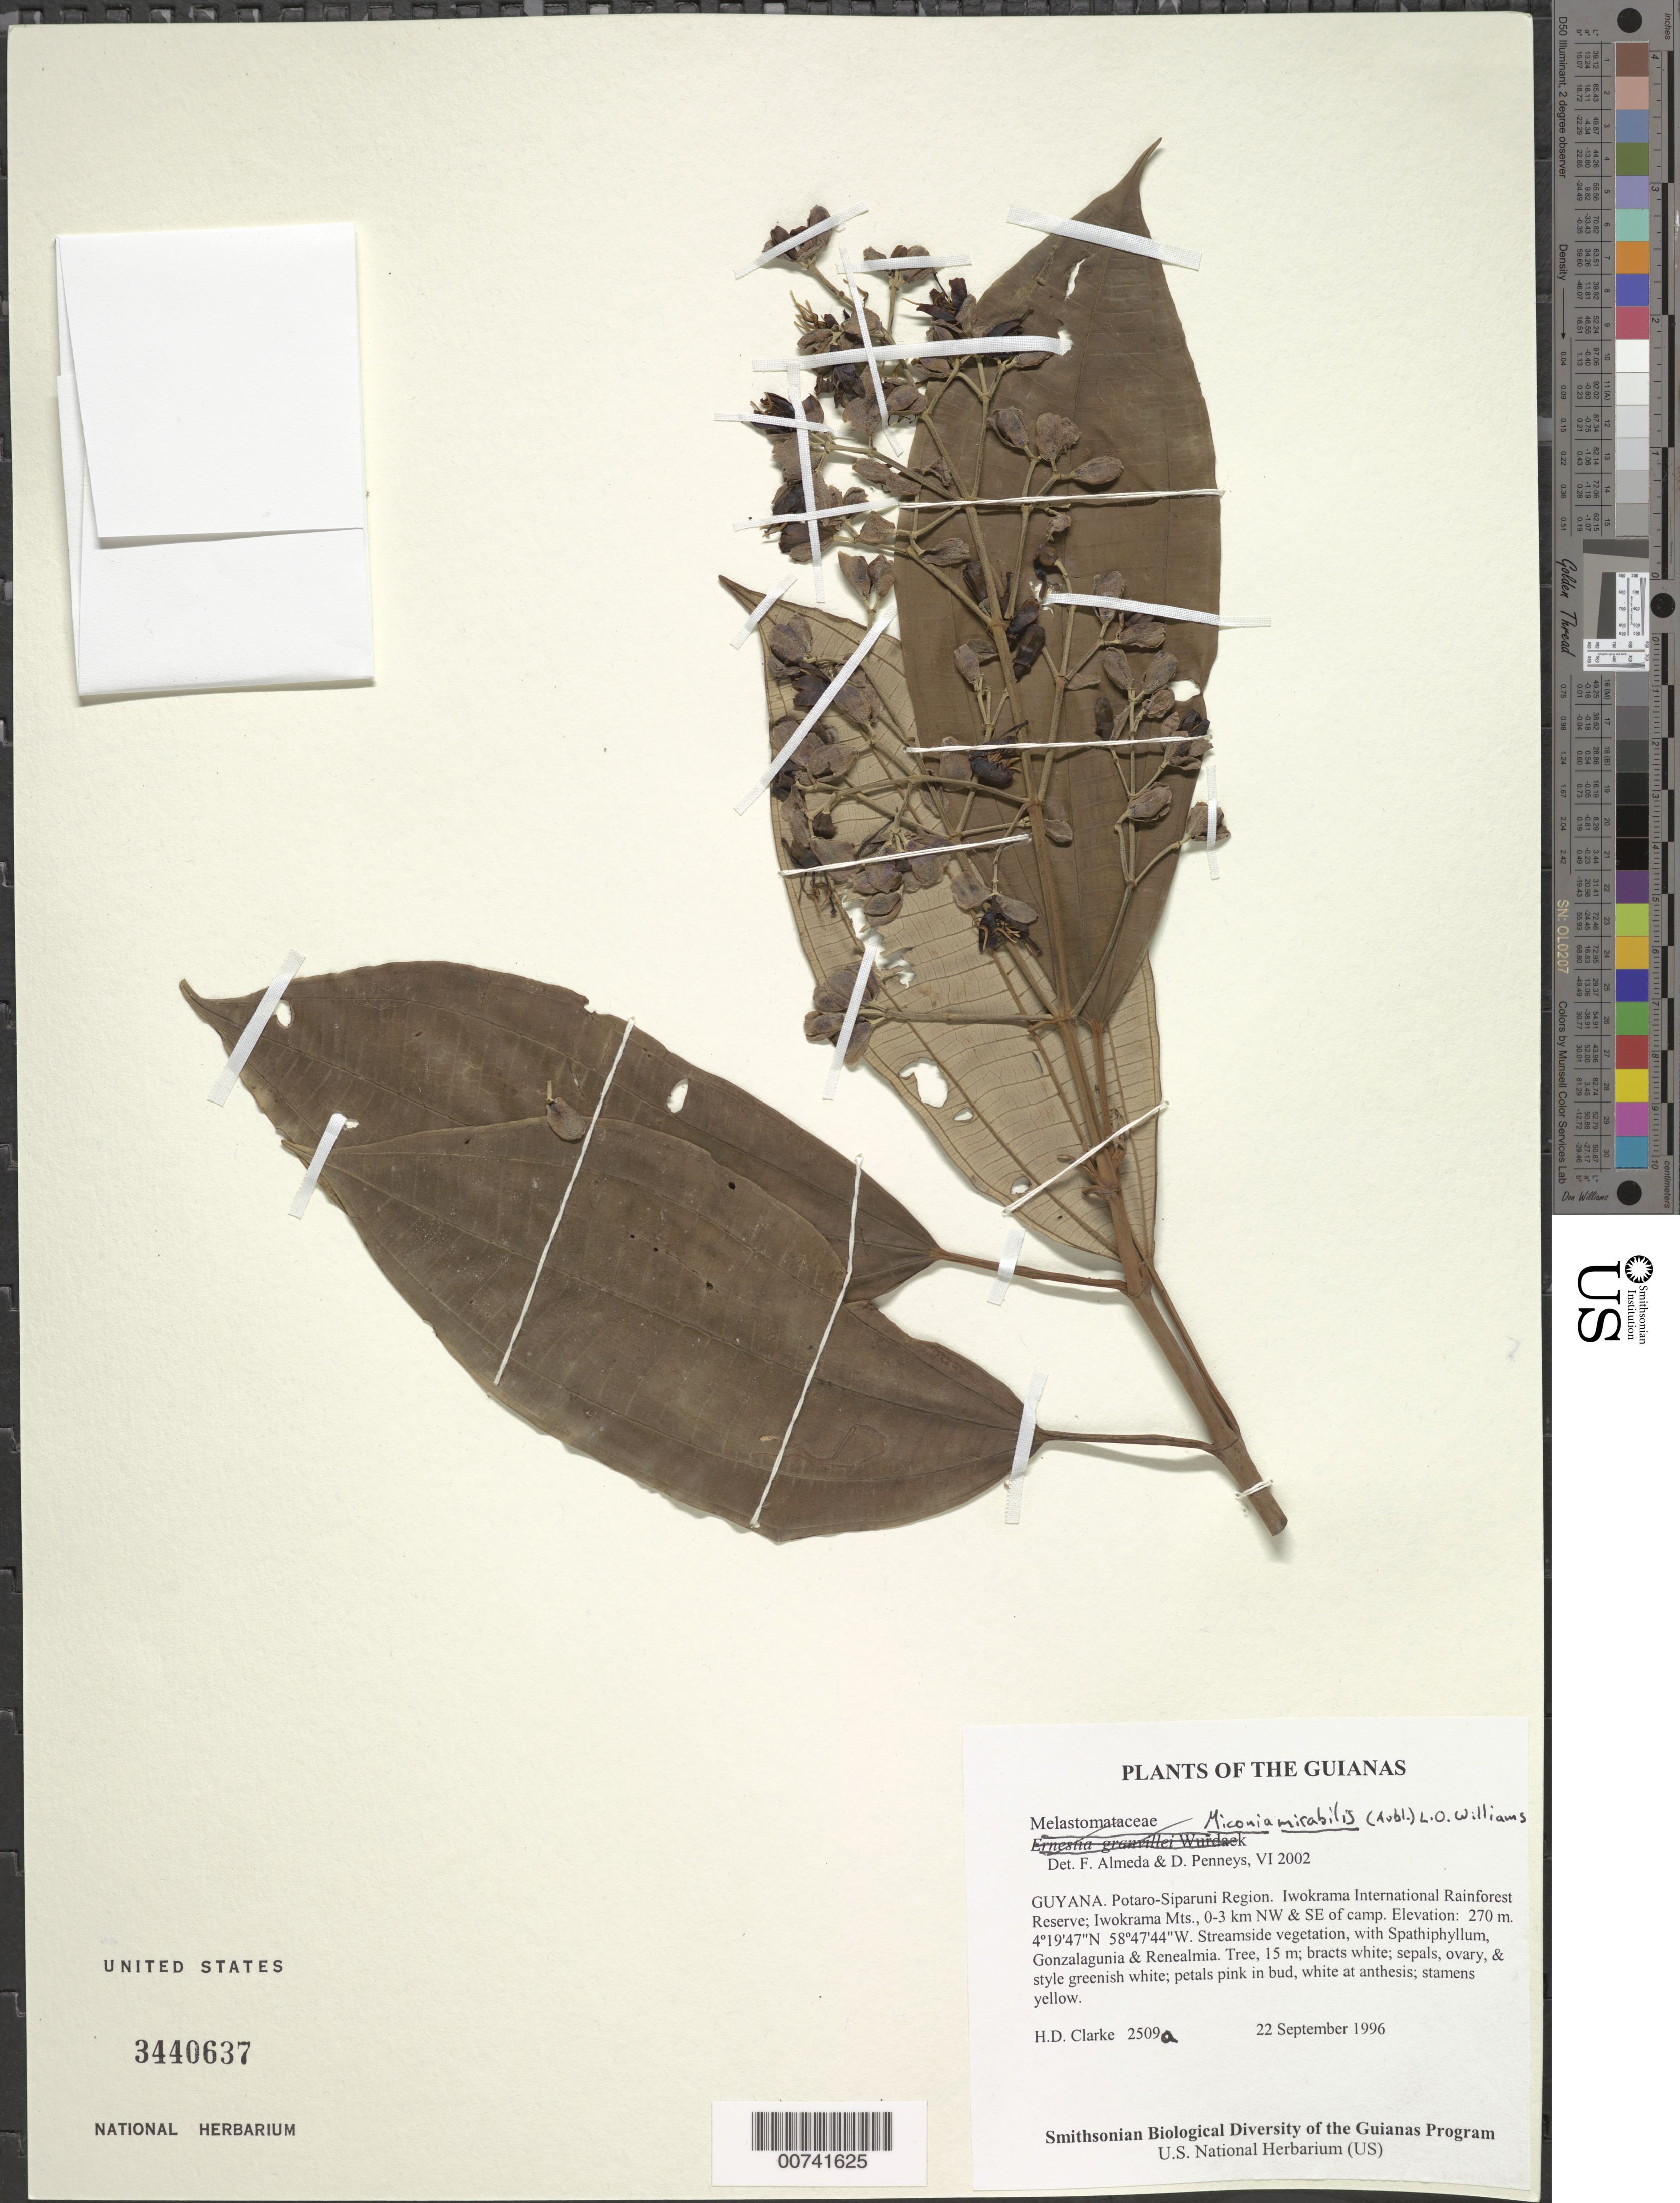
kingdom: Plantae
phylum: Tracheophyta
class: Magnoliopsida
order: Myrtales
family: Melastomataceae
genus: Miconia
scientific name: Miconia mirabilis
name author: (Aubl.) L.O. Williams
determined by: Almeda, F.; Penneys, D. S.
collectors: H. D. Clarke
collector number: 2509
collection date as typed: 22 September 1996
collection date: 1996-09-22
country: Guyana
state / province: Potaro-Siparuni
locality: Iwokrama International Rainforest Reserve; Iwokrama Mts., 0-3 km NW & SE of camp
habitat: Streamside vegetation, with Spathiphyllum, Gonzalagunia & Renealmia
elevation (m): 270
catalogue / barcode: US 3440637